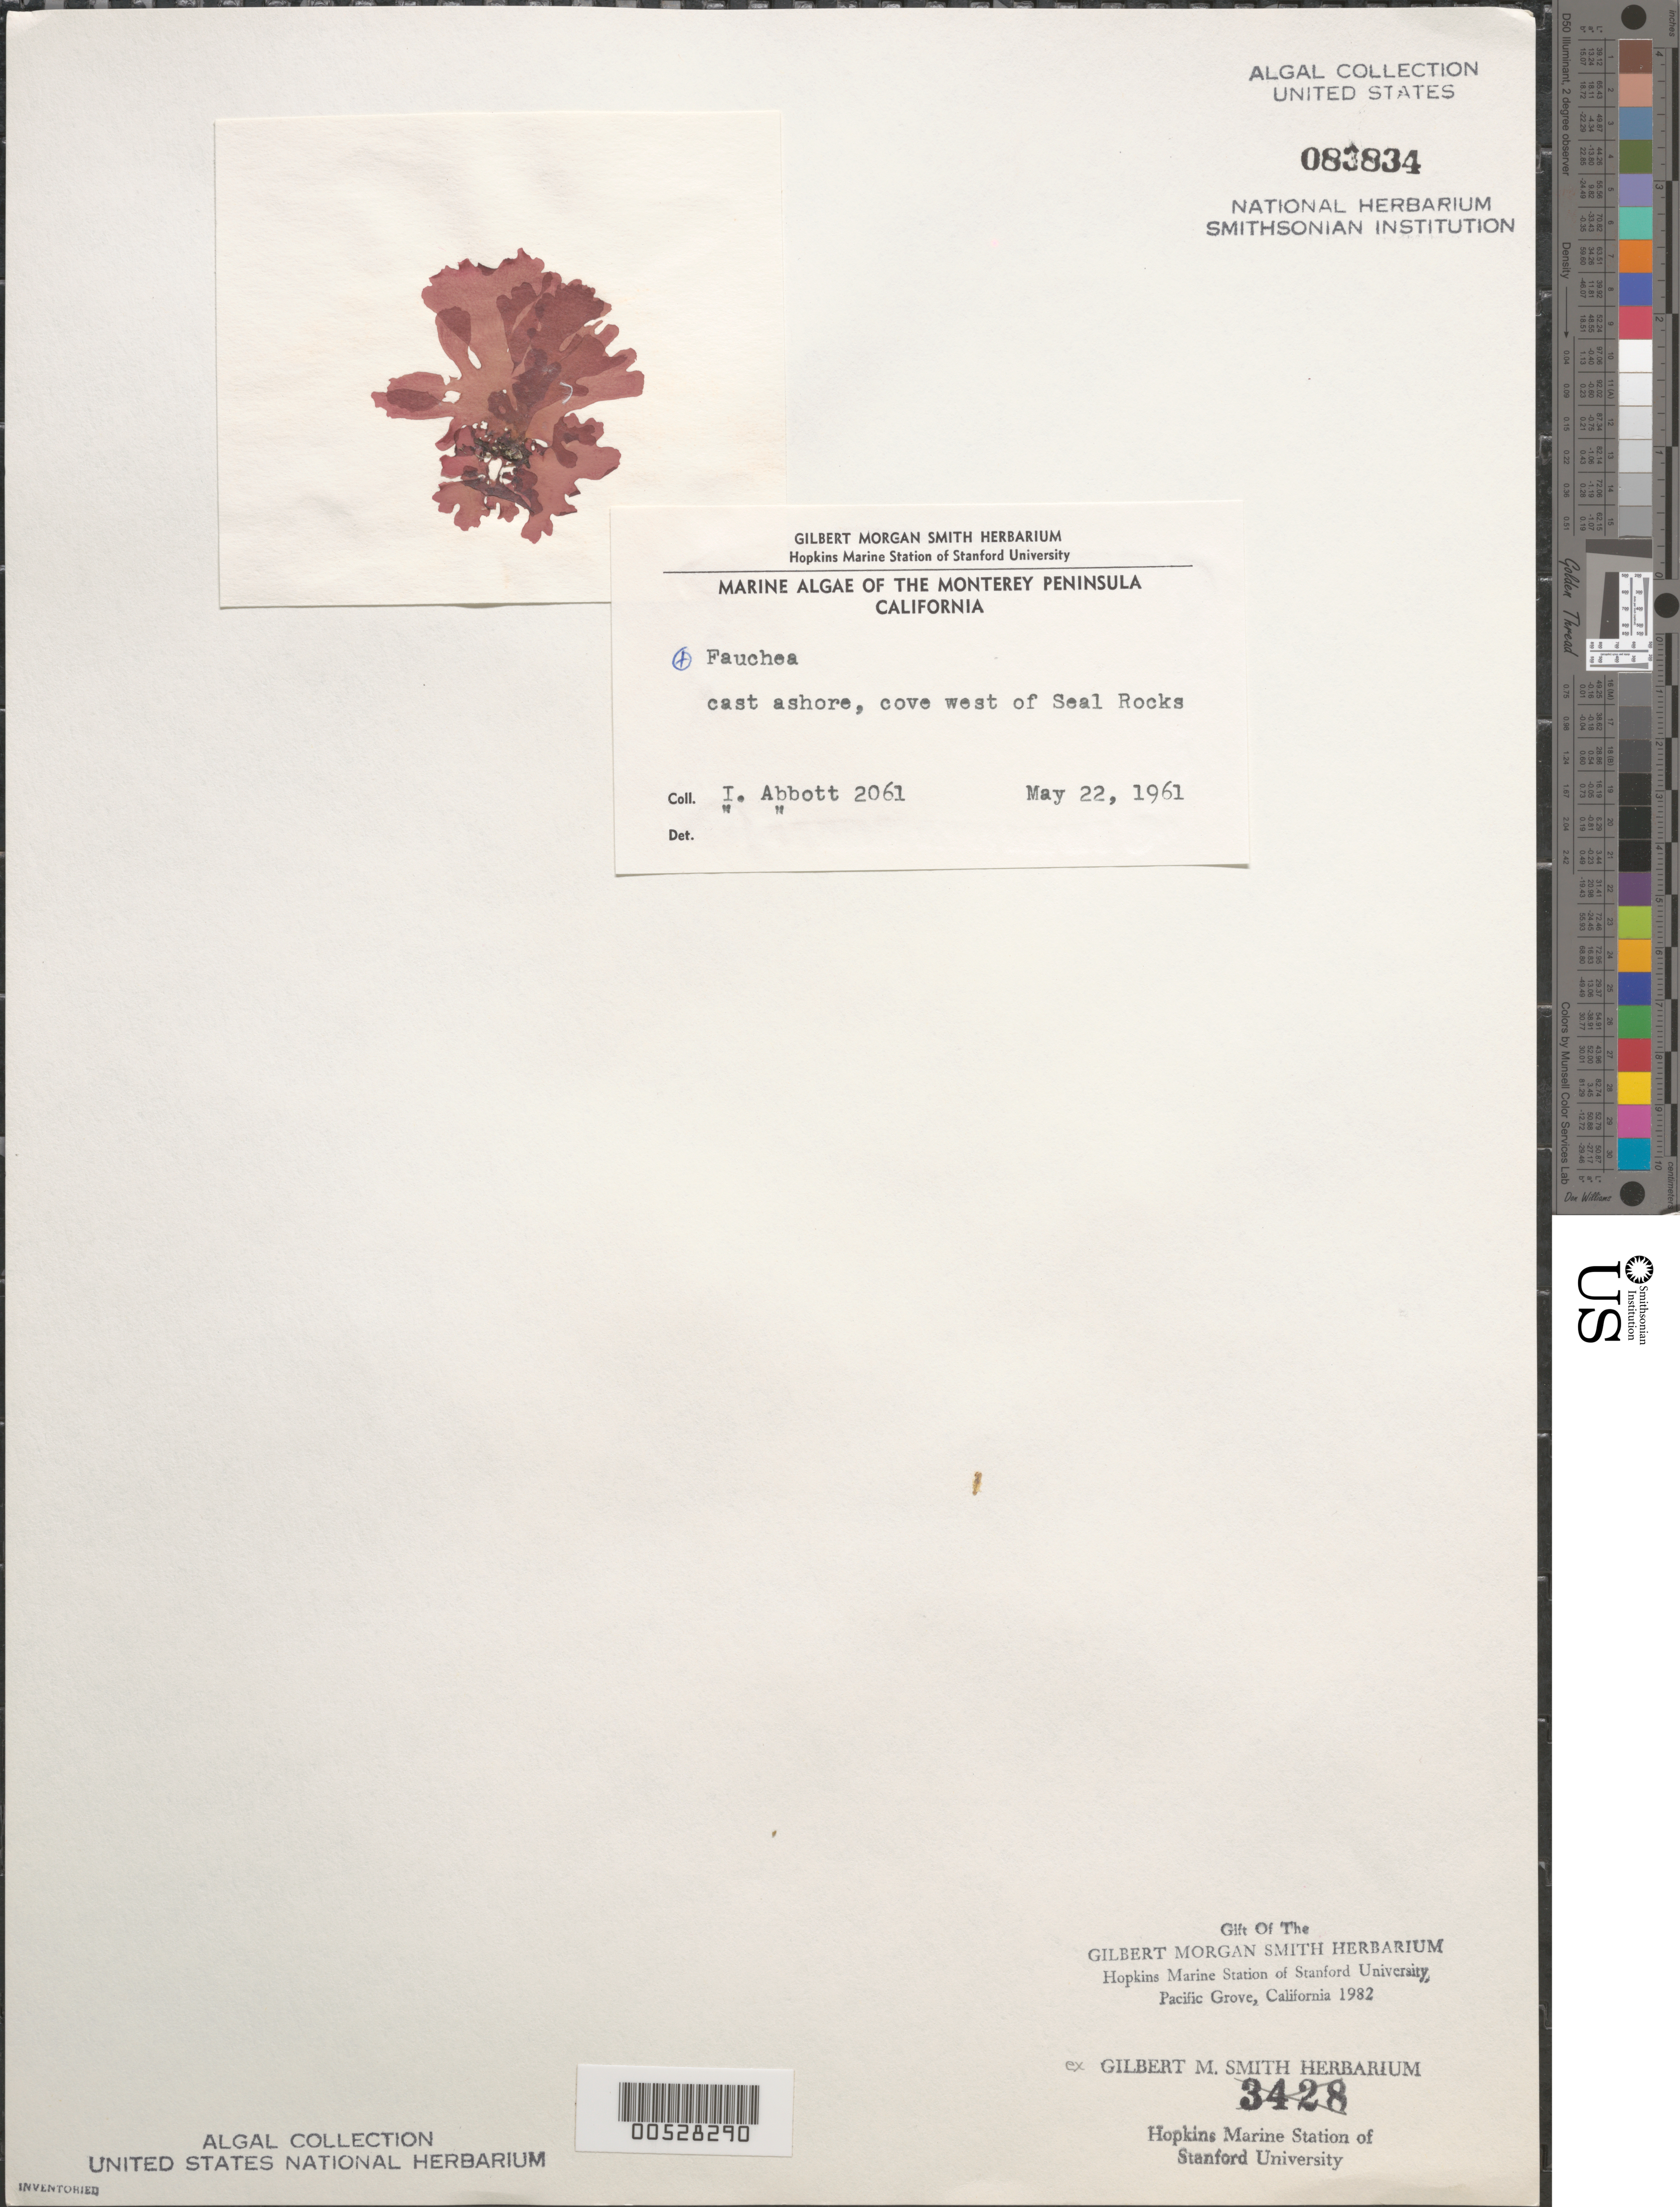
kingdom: Plantae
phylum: Rhodophyta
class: Florideophyceae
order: Rhodymeniales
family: Faucheaceae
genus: Fauchea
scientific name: Fauchea sp.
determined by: Abbott, Isabella A.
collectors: I. A. Abbott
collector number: IAA 2061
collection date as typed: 22 May 1961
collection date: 1961-05-22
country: United States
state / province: California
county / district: Monterey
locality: Cove west of Seal Rocks, Monterey Peninsula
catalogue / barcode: US 83834